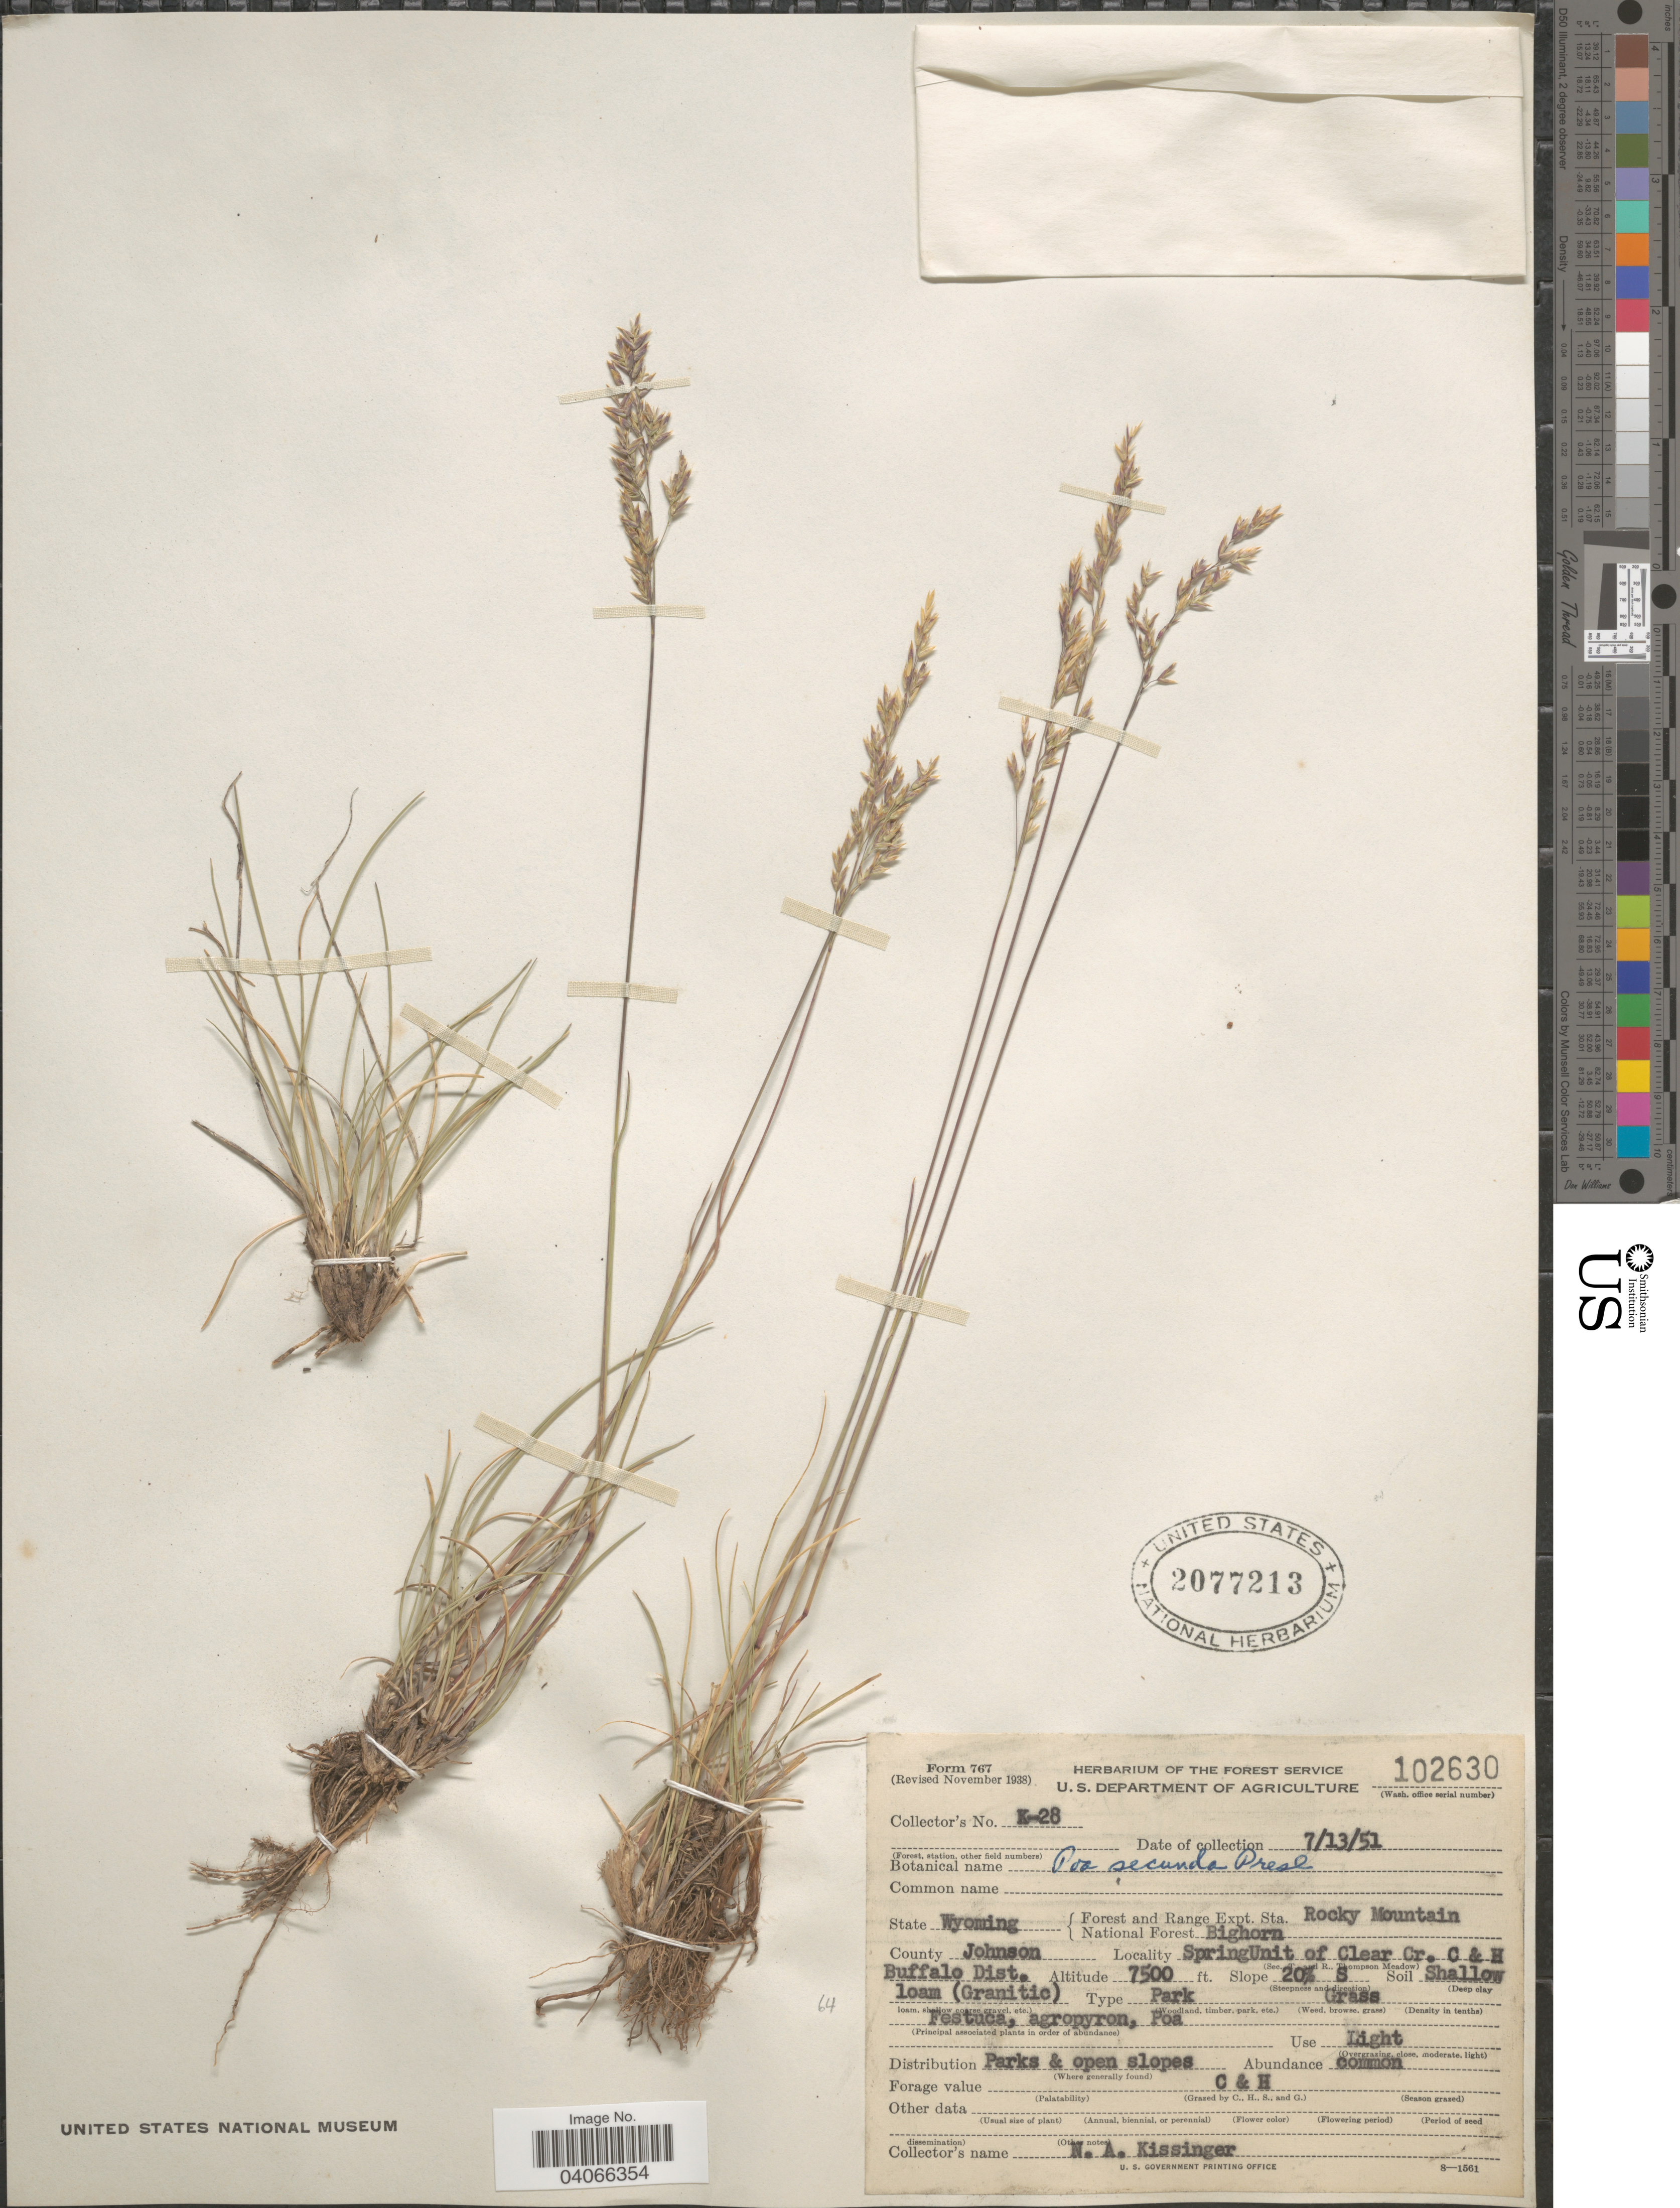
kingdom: Plantae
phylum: Tracheophyta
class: Liliopsida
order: Poales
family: Poaceae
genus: Poa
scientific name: Poa secunda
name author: J. Presl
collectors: N. Kissinger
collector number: K-28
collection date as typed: Transcribed d/m/y: 13/7/51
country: United States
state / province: Wyoming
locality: Forest and Range Expt. Sta. Rocky Mountain. National Forest Bighorn. County Johnson. Spring Unit of Clear Cr. C & H. Buffalo Dist.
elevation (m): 2286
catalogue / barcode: US 2077213